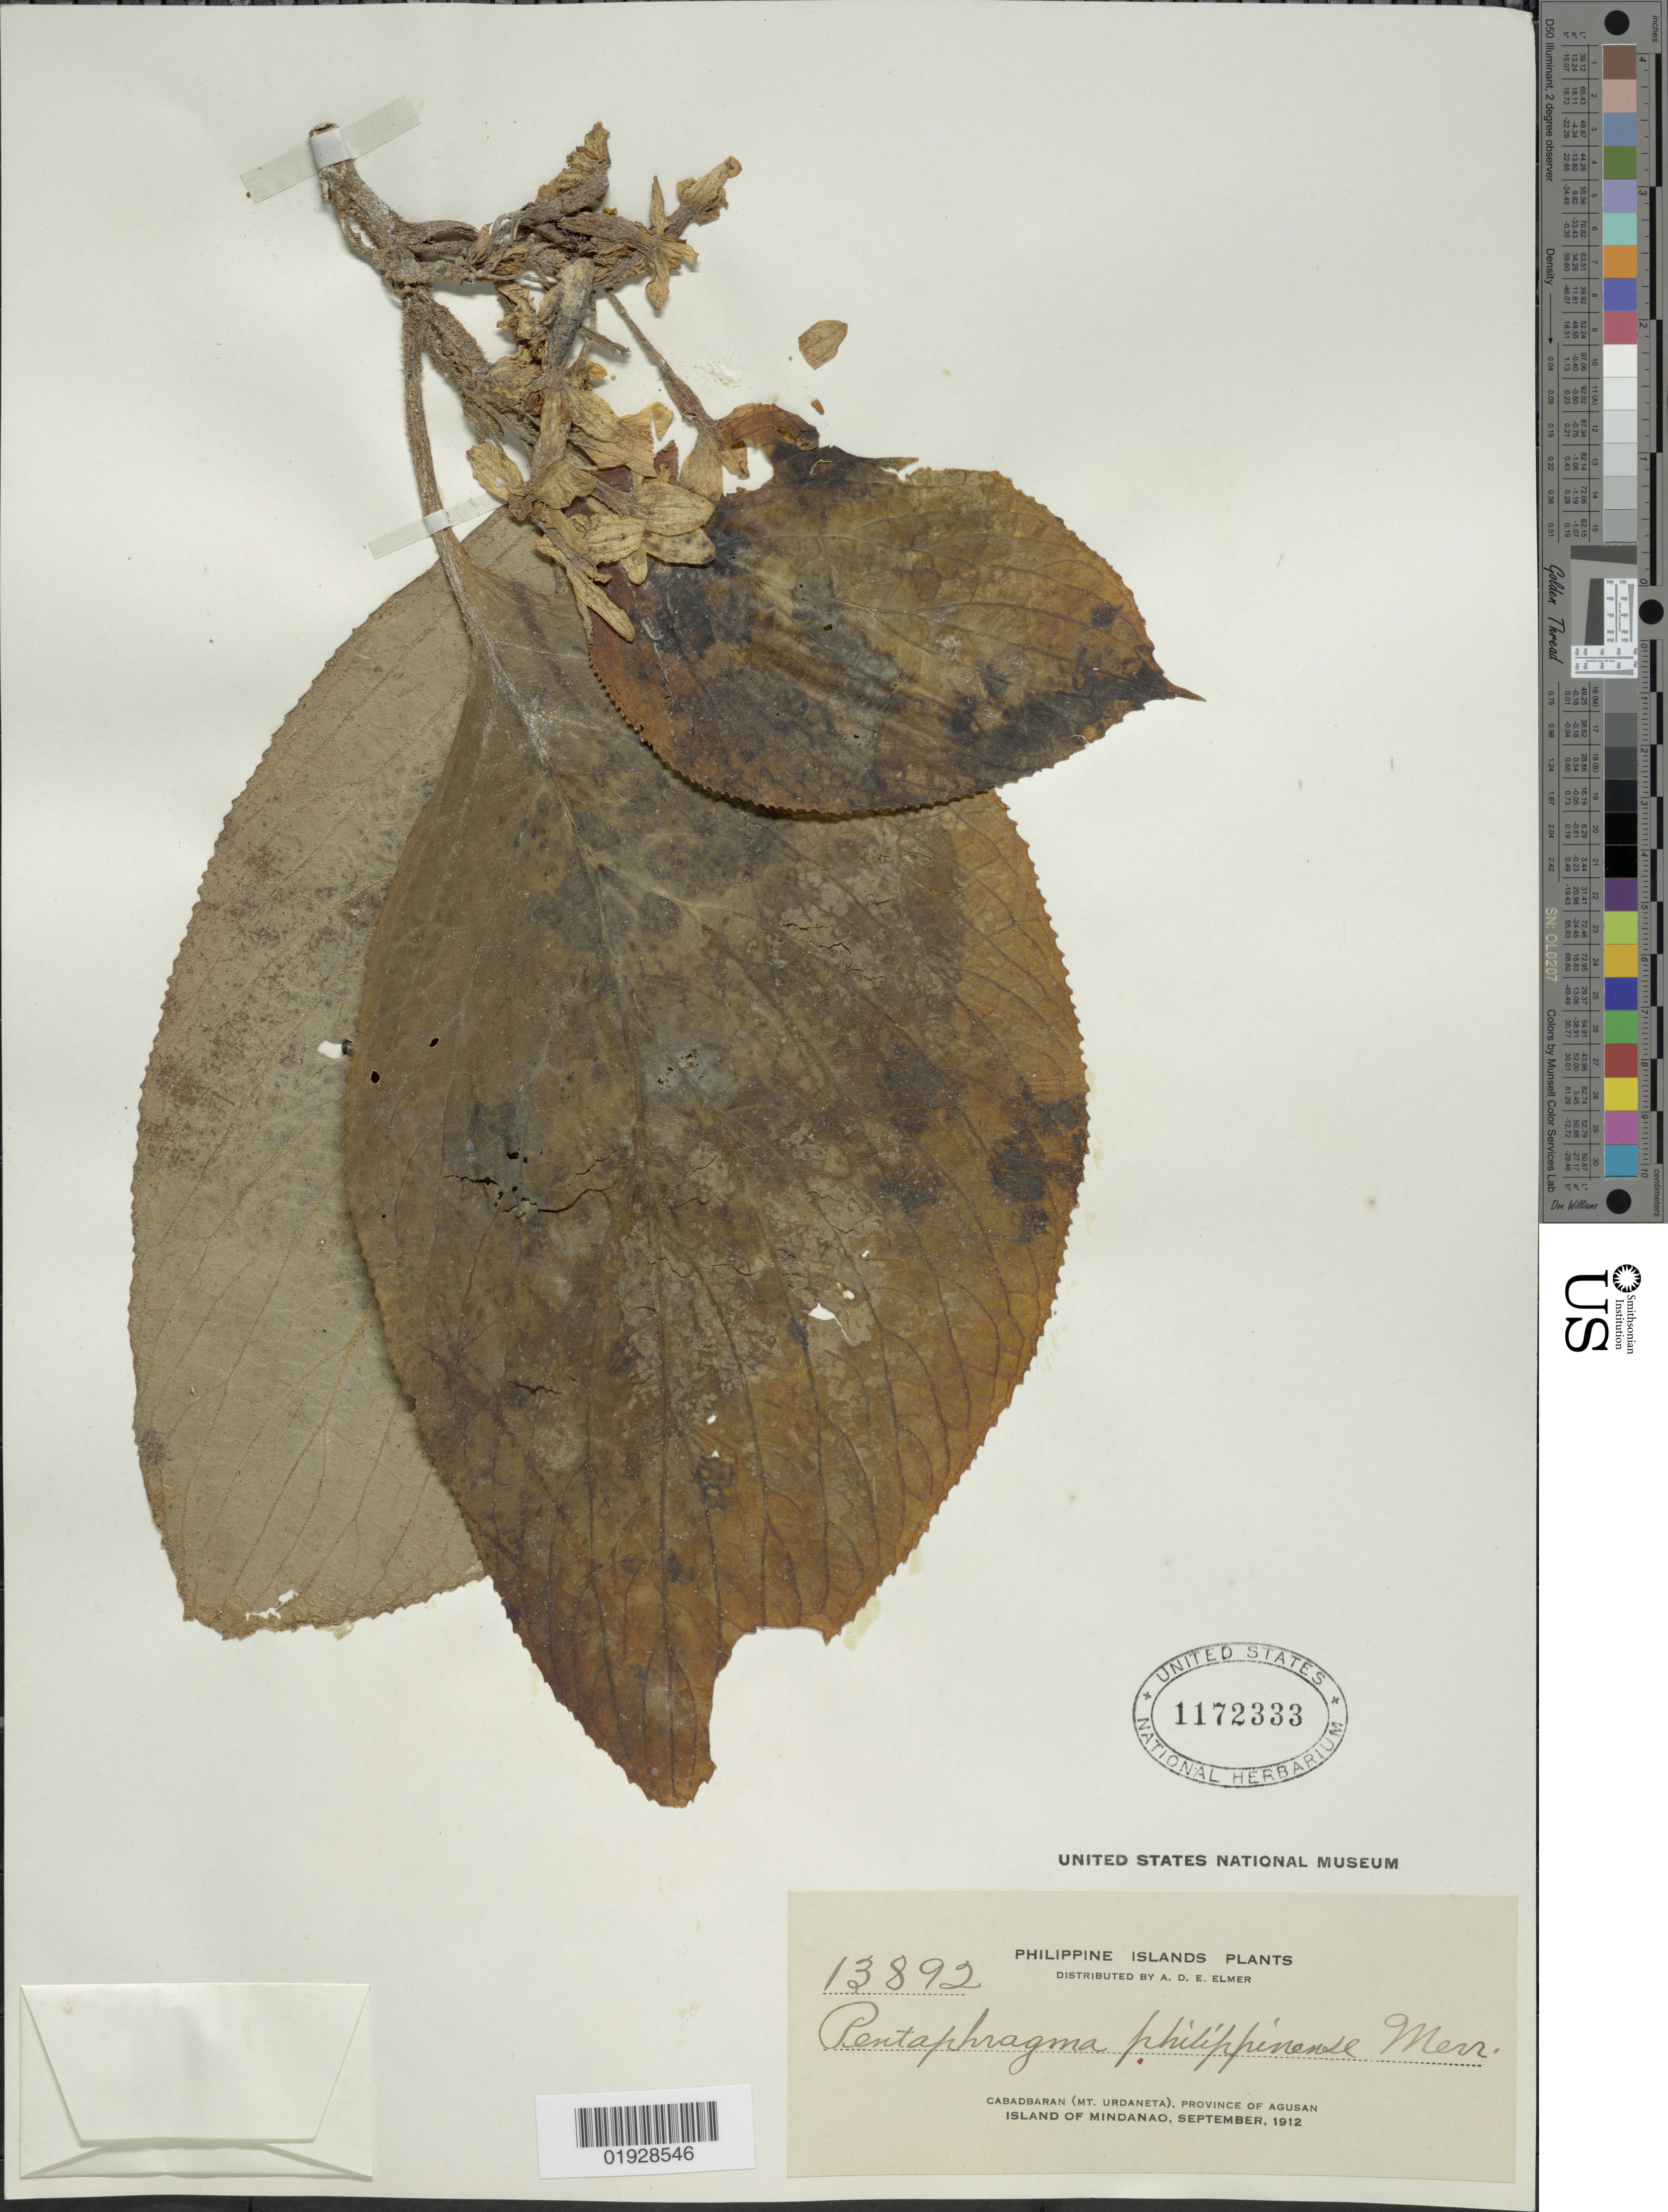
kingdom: Plantae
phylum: Tracheophyta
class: Magnoliopsida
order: Asterales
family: Pentaphragmataceae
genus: Pentaphragma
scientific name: Pentaphragma philippinensis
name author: Merr.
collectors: A. D. E. Elmer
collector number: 13892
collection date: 1912-09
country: Philippines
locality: Cabadbaran (Mt. Urdaneta), Province of Agusan. Island of Mindanao.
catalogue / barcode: US 1172333